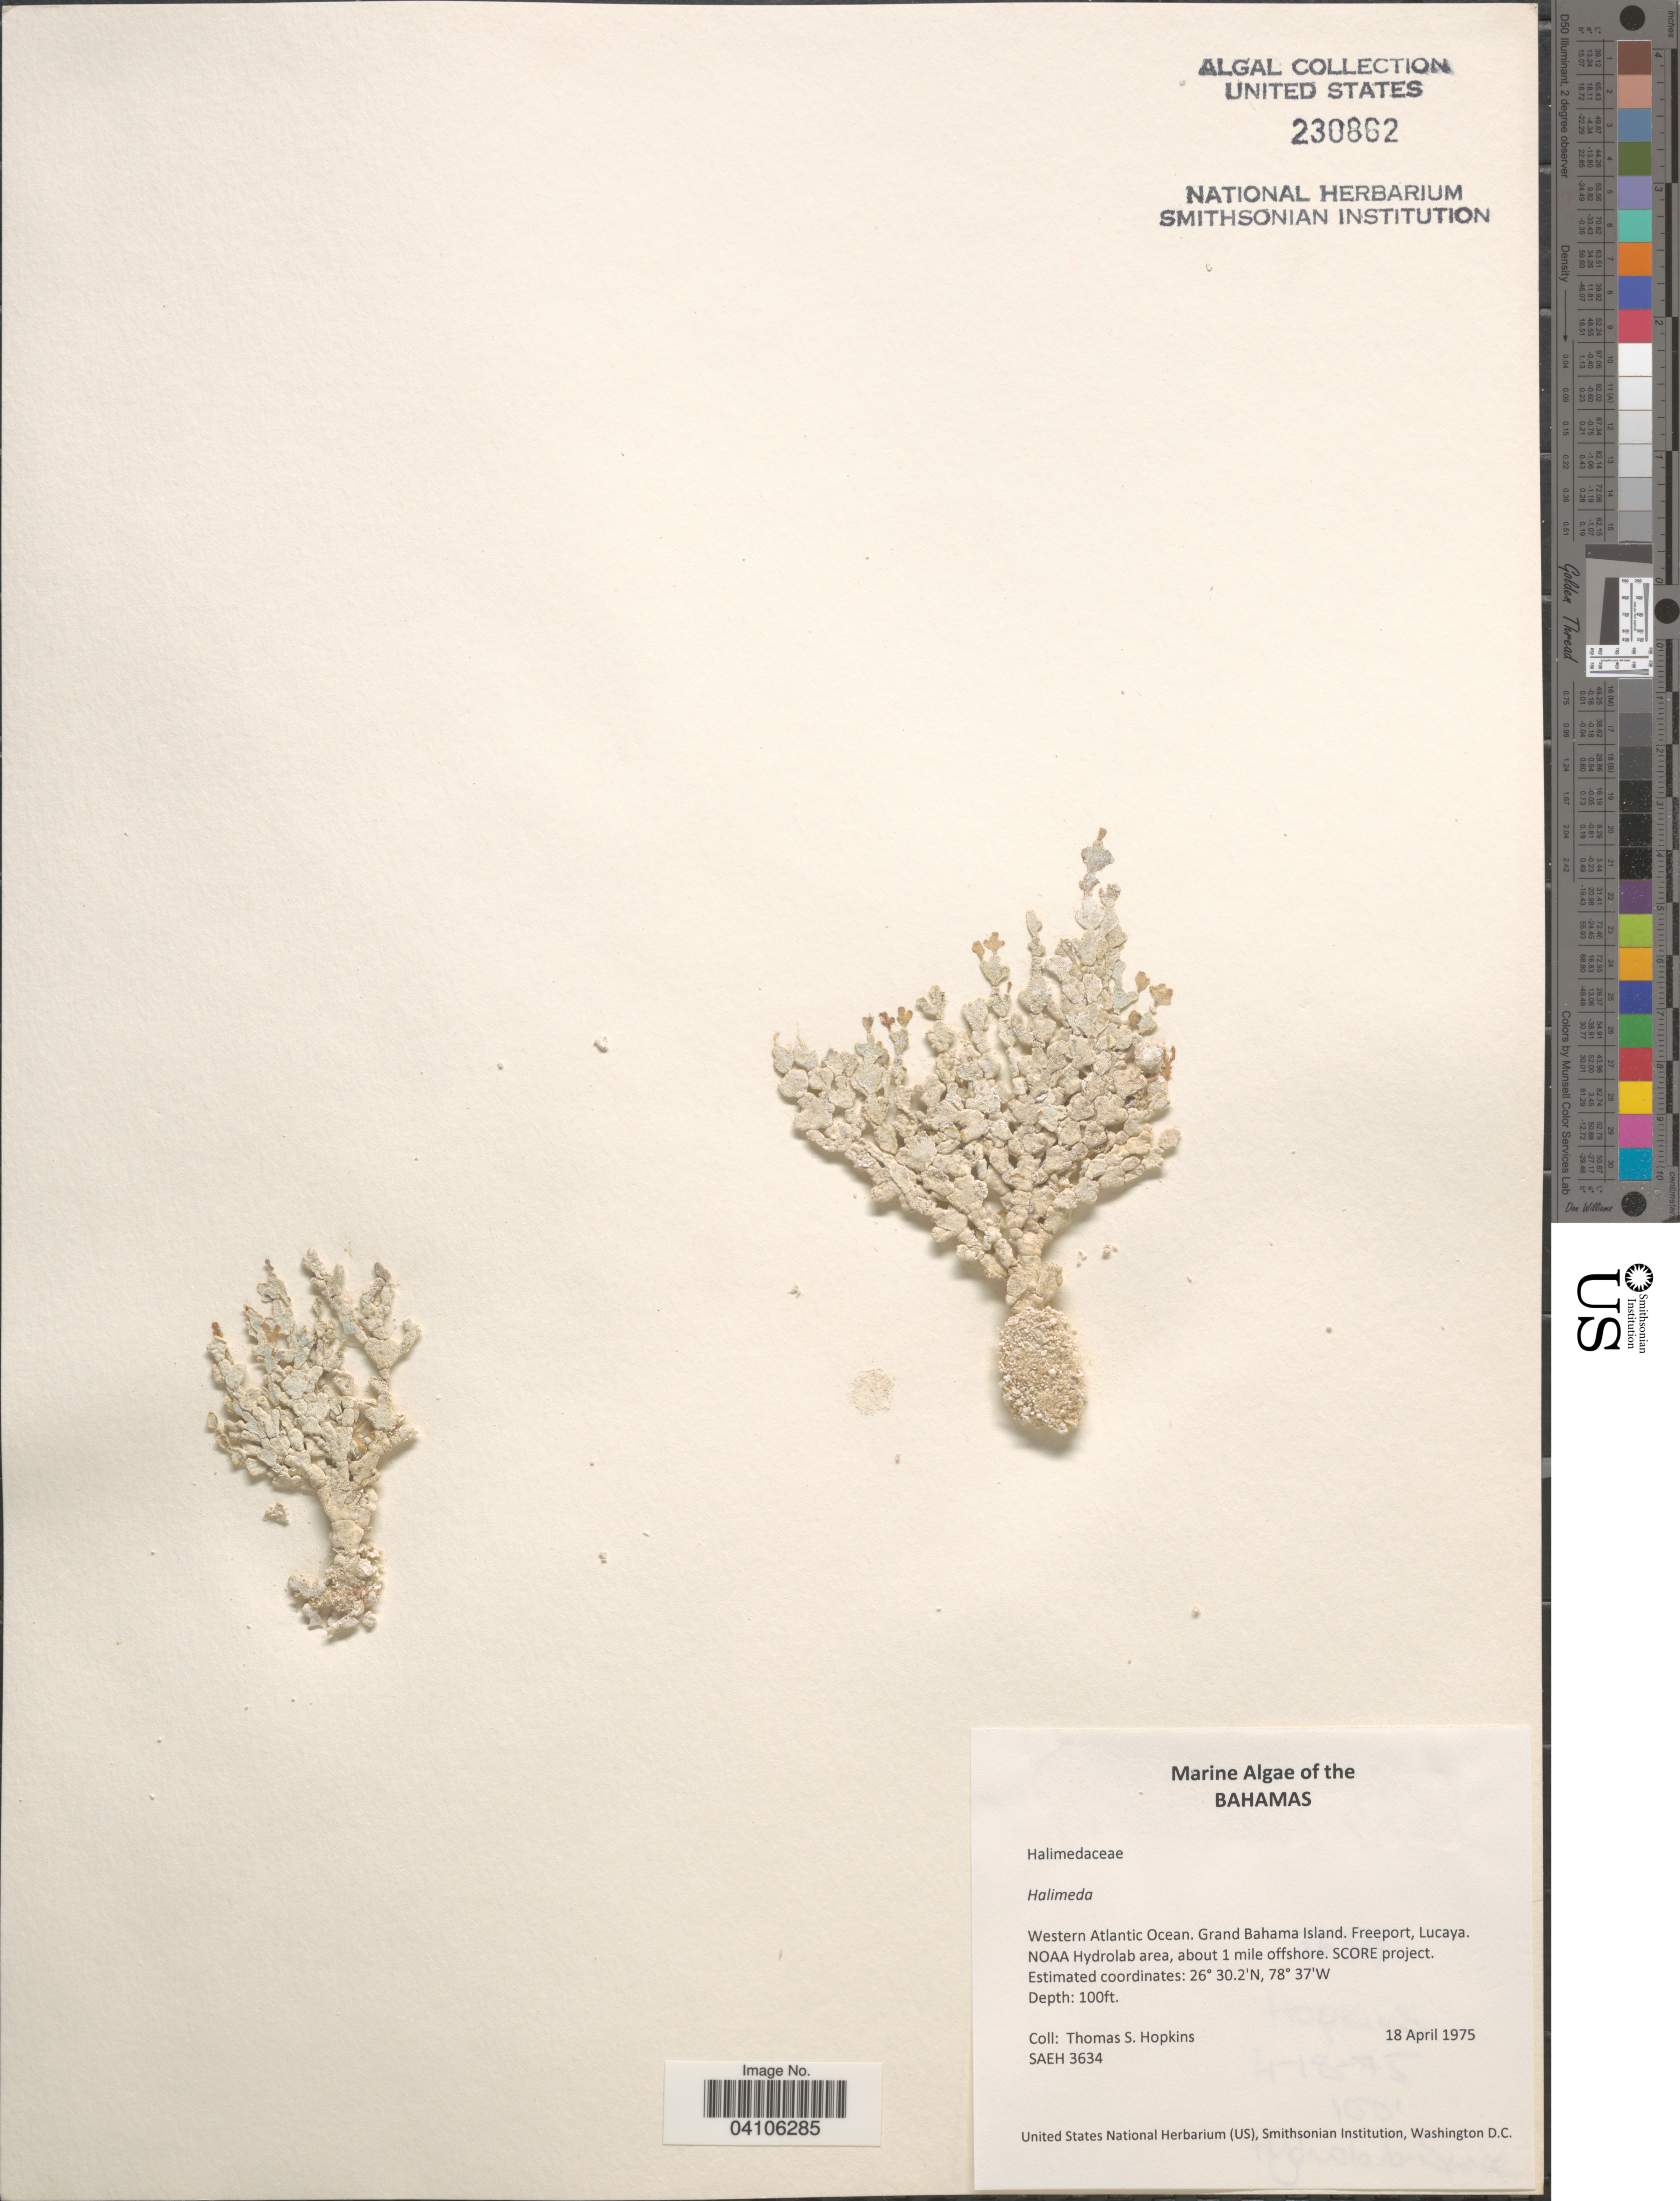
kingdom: Plantae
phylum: Chlorophyta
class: Ulvophyceae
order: Bryopsidales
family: Halimedaceae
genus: Halimeda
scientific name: Halimeda sp.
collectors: T. Hopkins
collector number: SAEH3634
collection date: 1975-04-18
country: Bahamas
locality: Western Atlantic Ocean. Grand Bahama Island. Freeport, Lucaya. NOAA Hydrolab area, about 1 mile offshore. SCORE project.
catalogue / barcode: US 230862